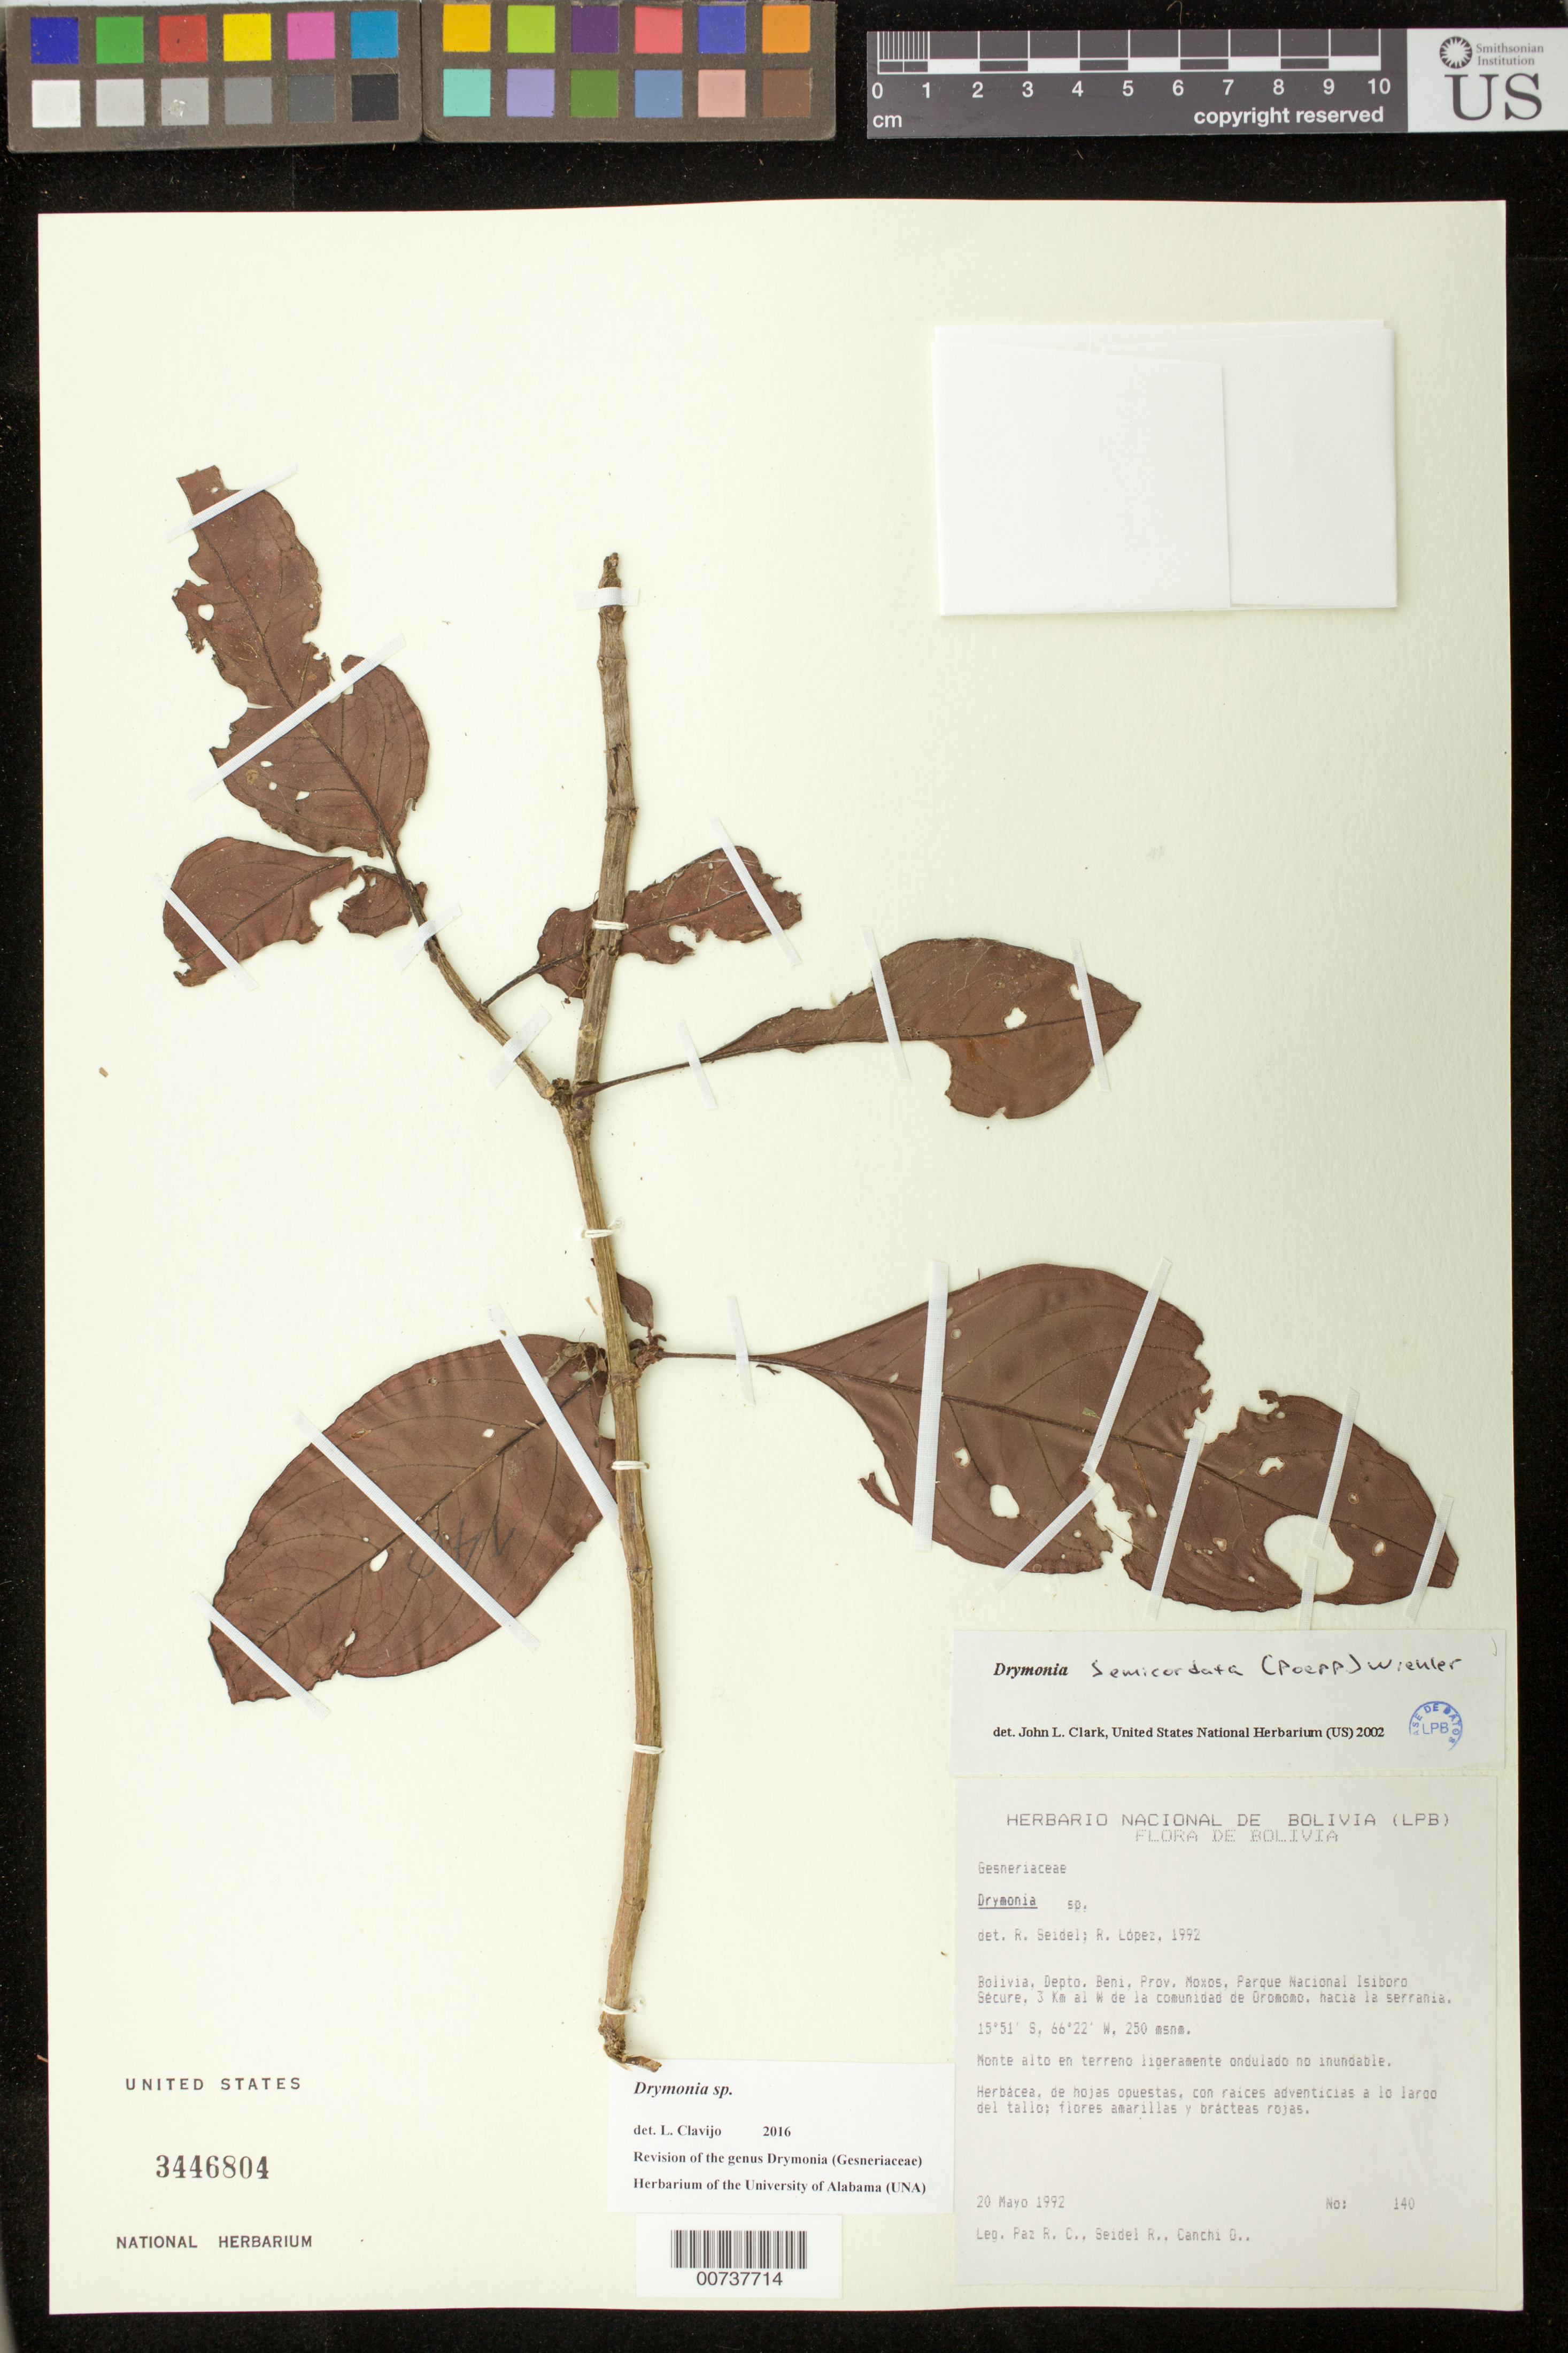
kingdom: Plantae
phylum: Tracheophyta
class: Magnoliopsida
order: Lamiales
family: Gesneriaceae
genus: Drymonia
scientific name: Drymonia sp.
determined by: Clavijo, L.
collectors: R. Paz, R. Seidel & O. Canchi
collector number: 140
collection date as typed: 20 May 1992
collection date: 1992-05-20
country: Bolivia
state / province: Beni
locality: Prov. Moxos, Parque Nacional Isiboro Sécure, 3 km al W de la comunidad de Oromomo, hacia la serrania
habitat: Monte alto en terreno ligeramente ondulado no inundable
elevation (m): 250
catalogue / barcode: US 3446804